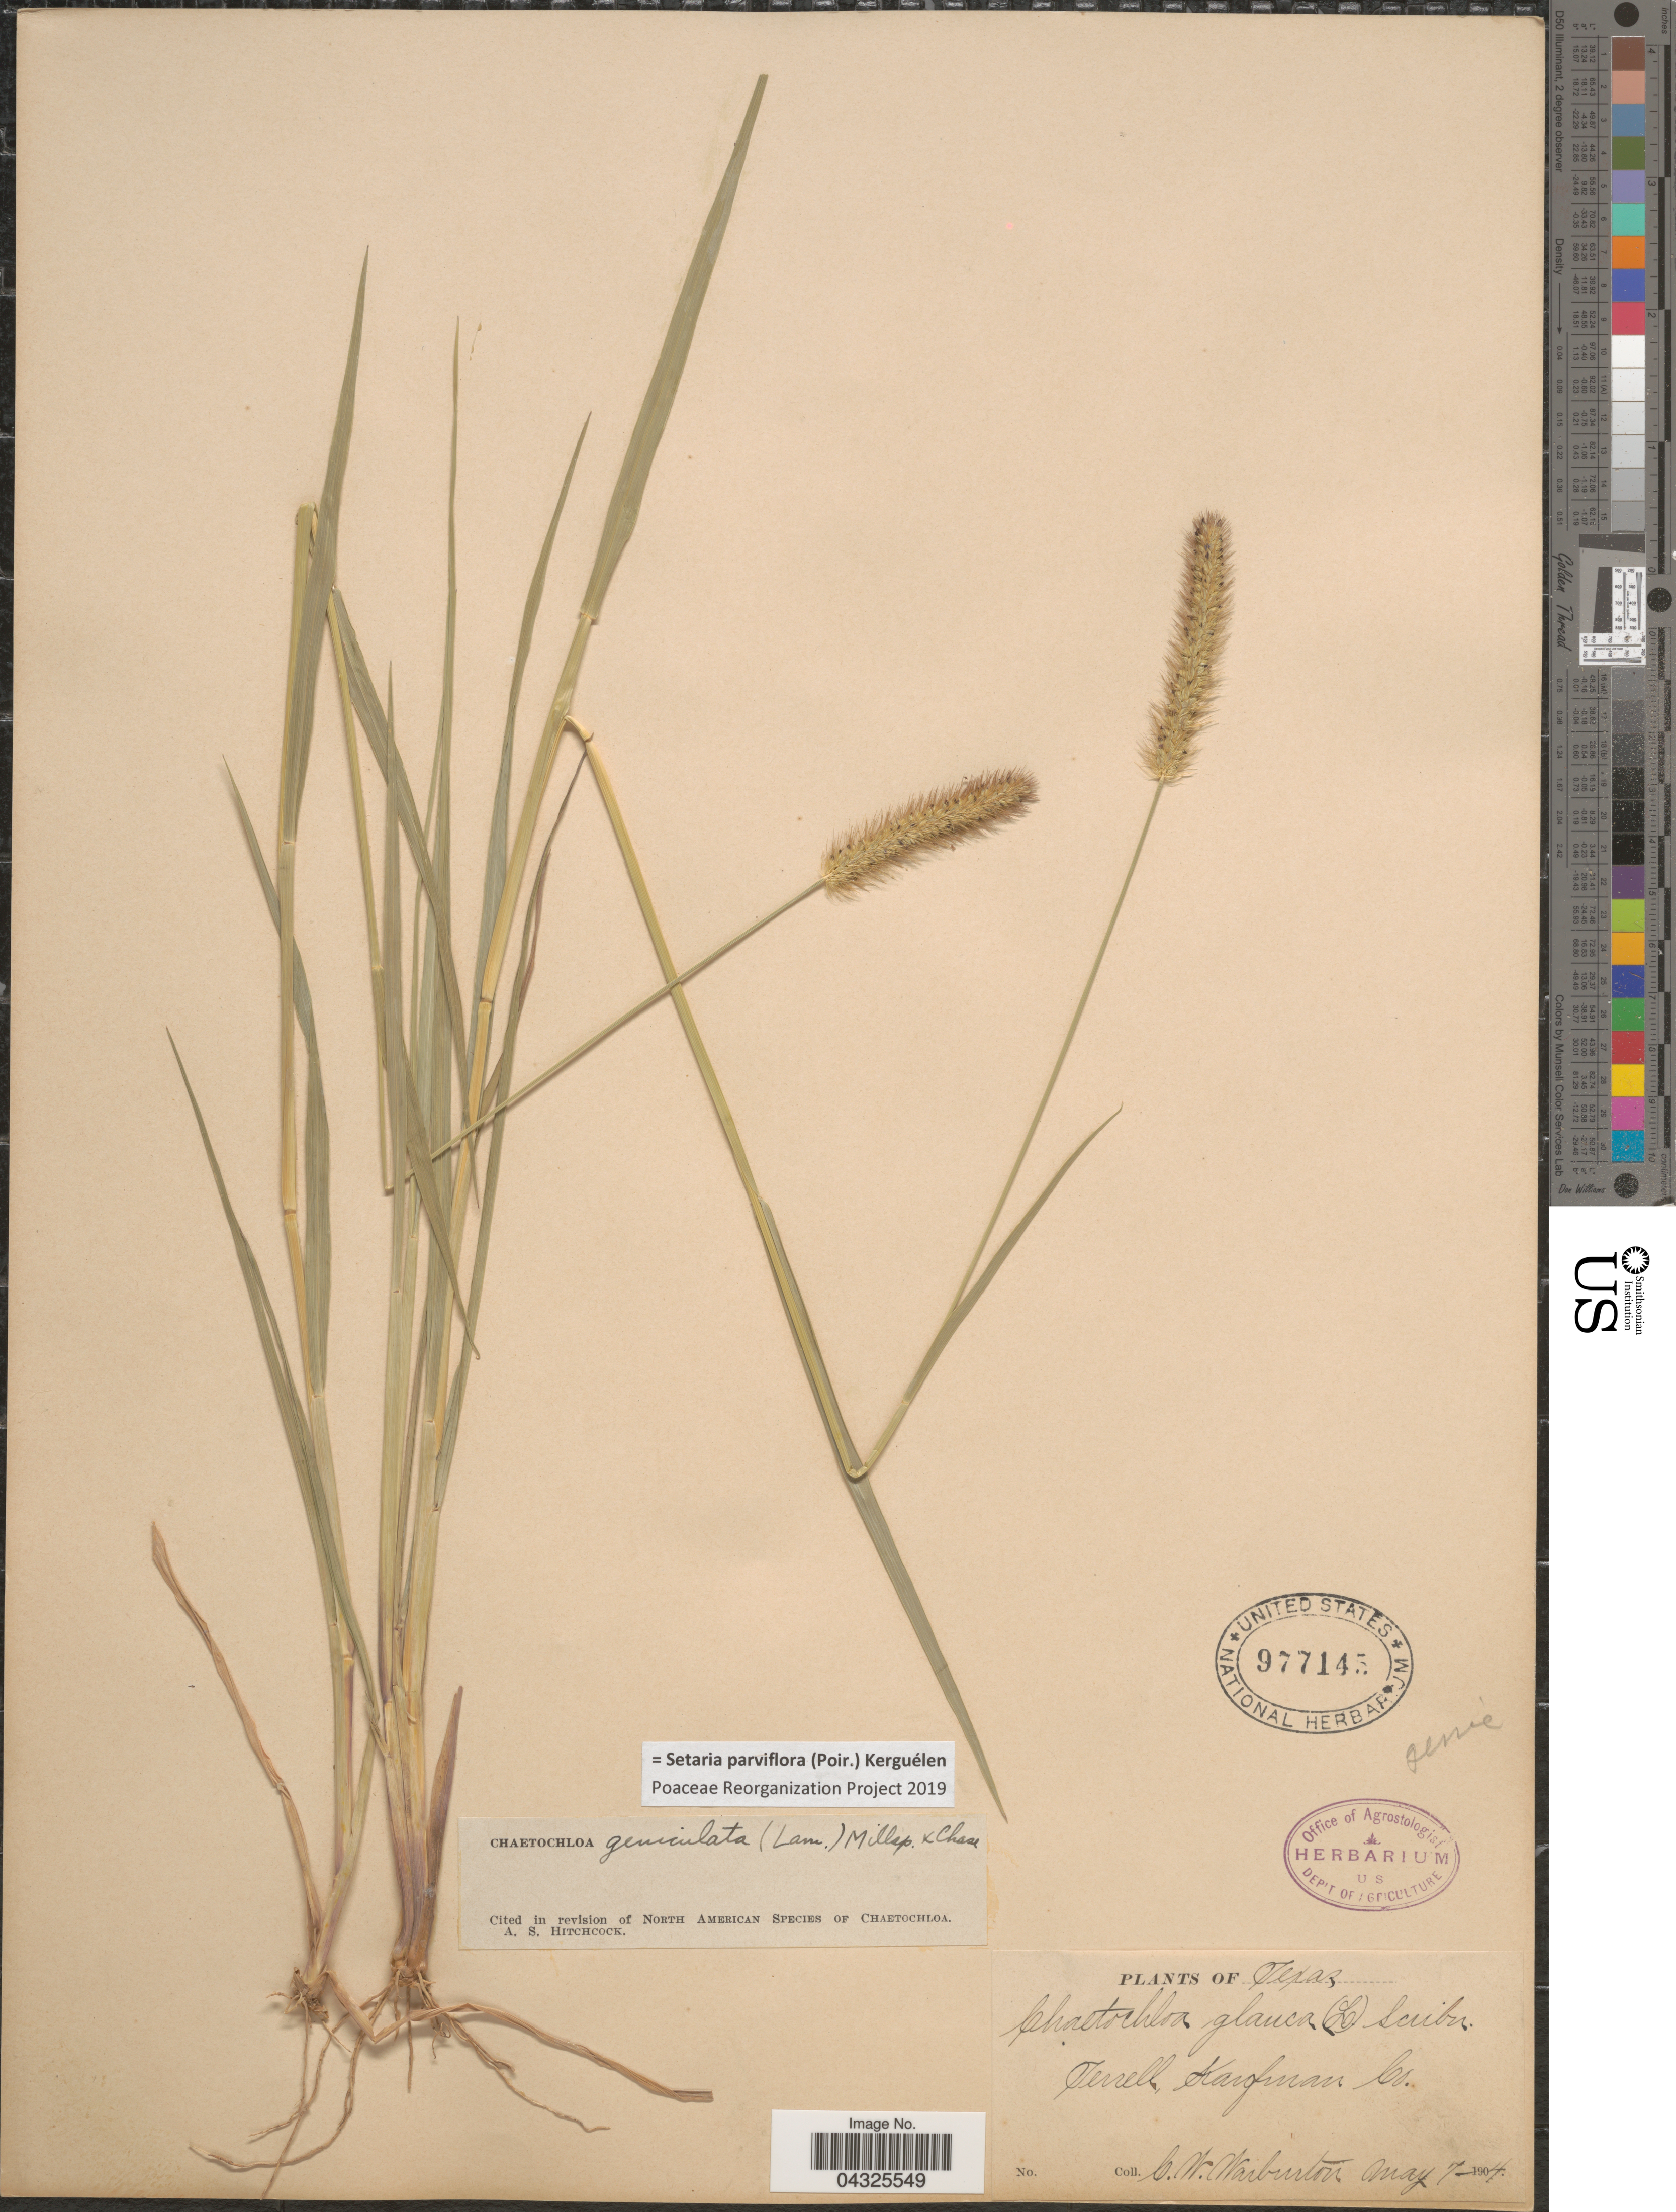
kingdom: Plantae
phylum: Tracheophyta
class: Liliopsida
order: Poales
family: Poaceae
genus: Setaria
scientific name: Setaria parviflora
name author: (Poir.) Kerguélen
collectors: C. Warburton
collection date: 1904-05-07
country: United States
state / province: Texas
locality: Terrel Kaufman Co.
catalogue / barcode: US 977145